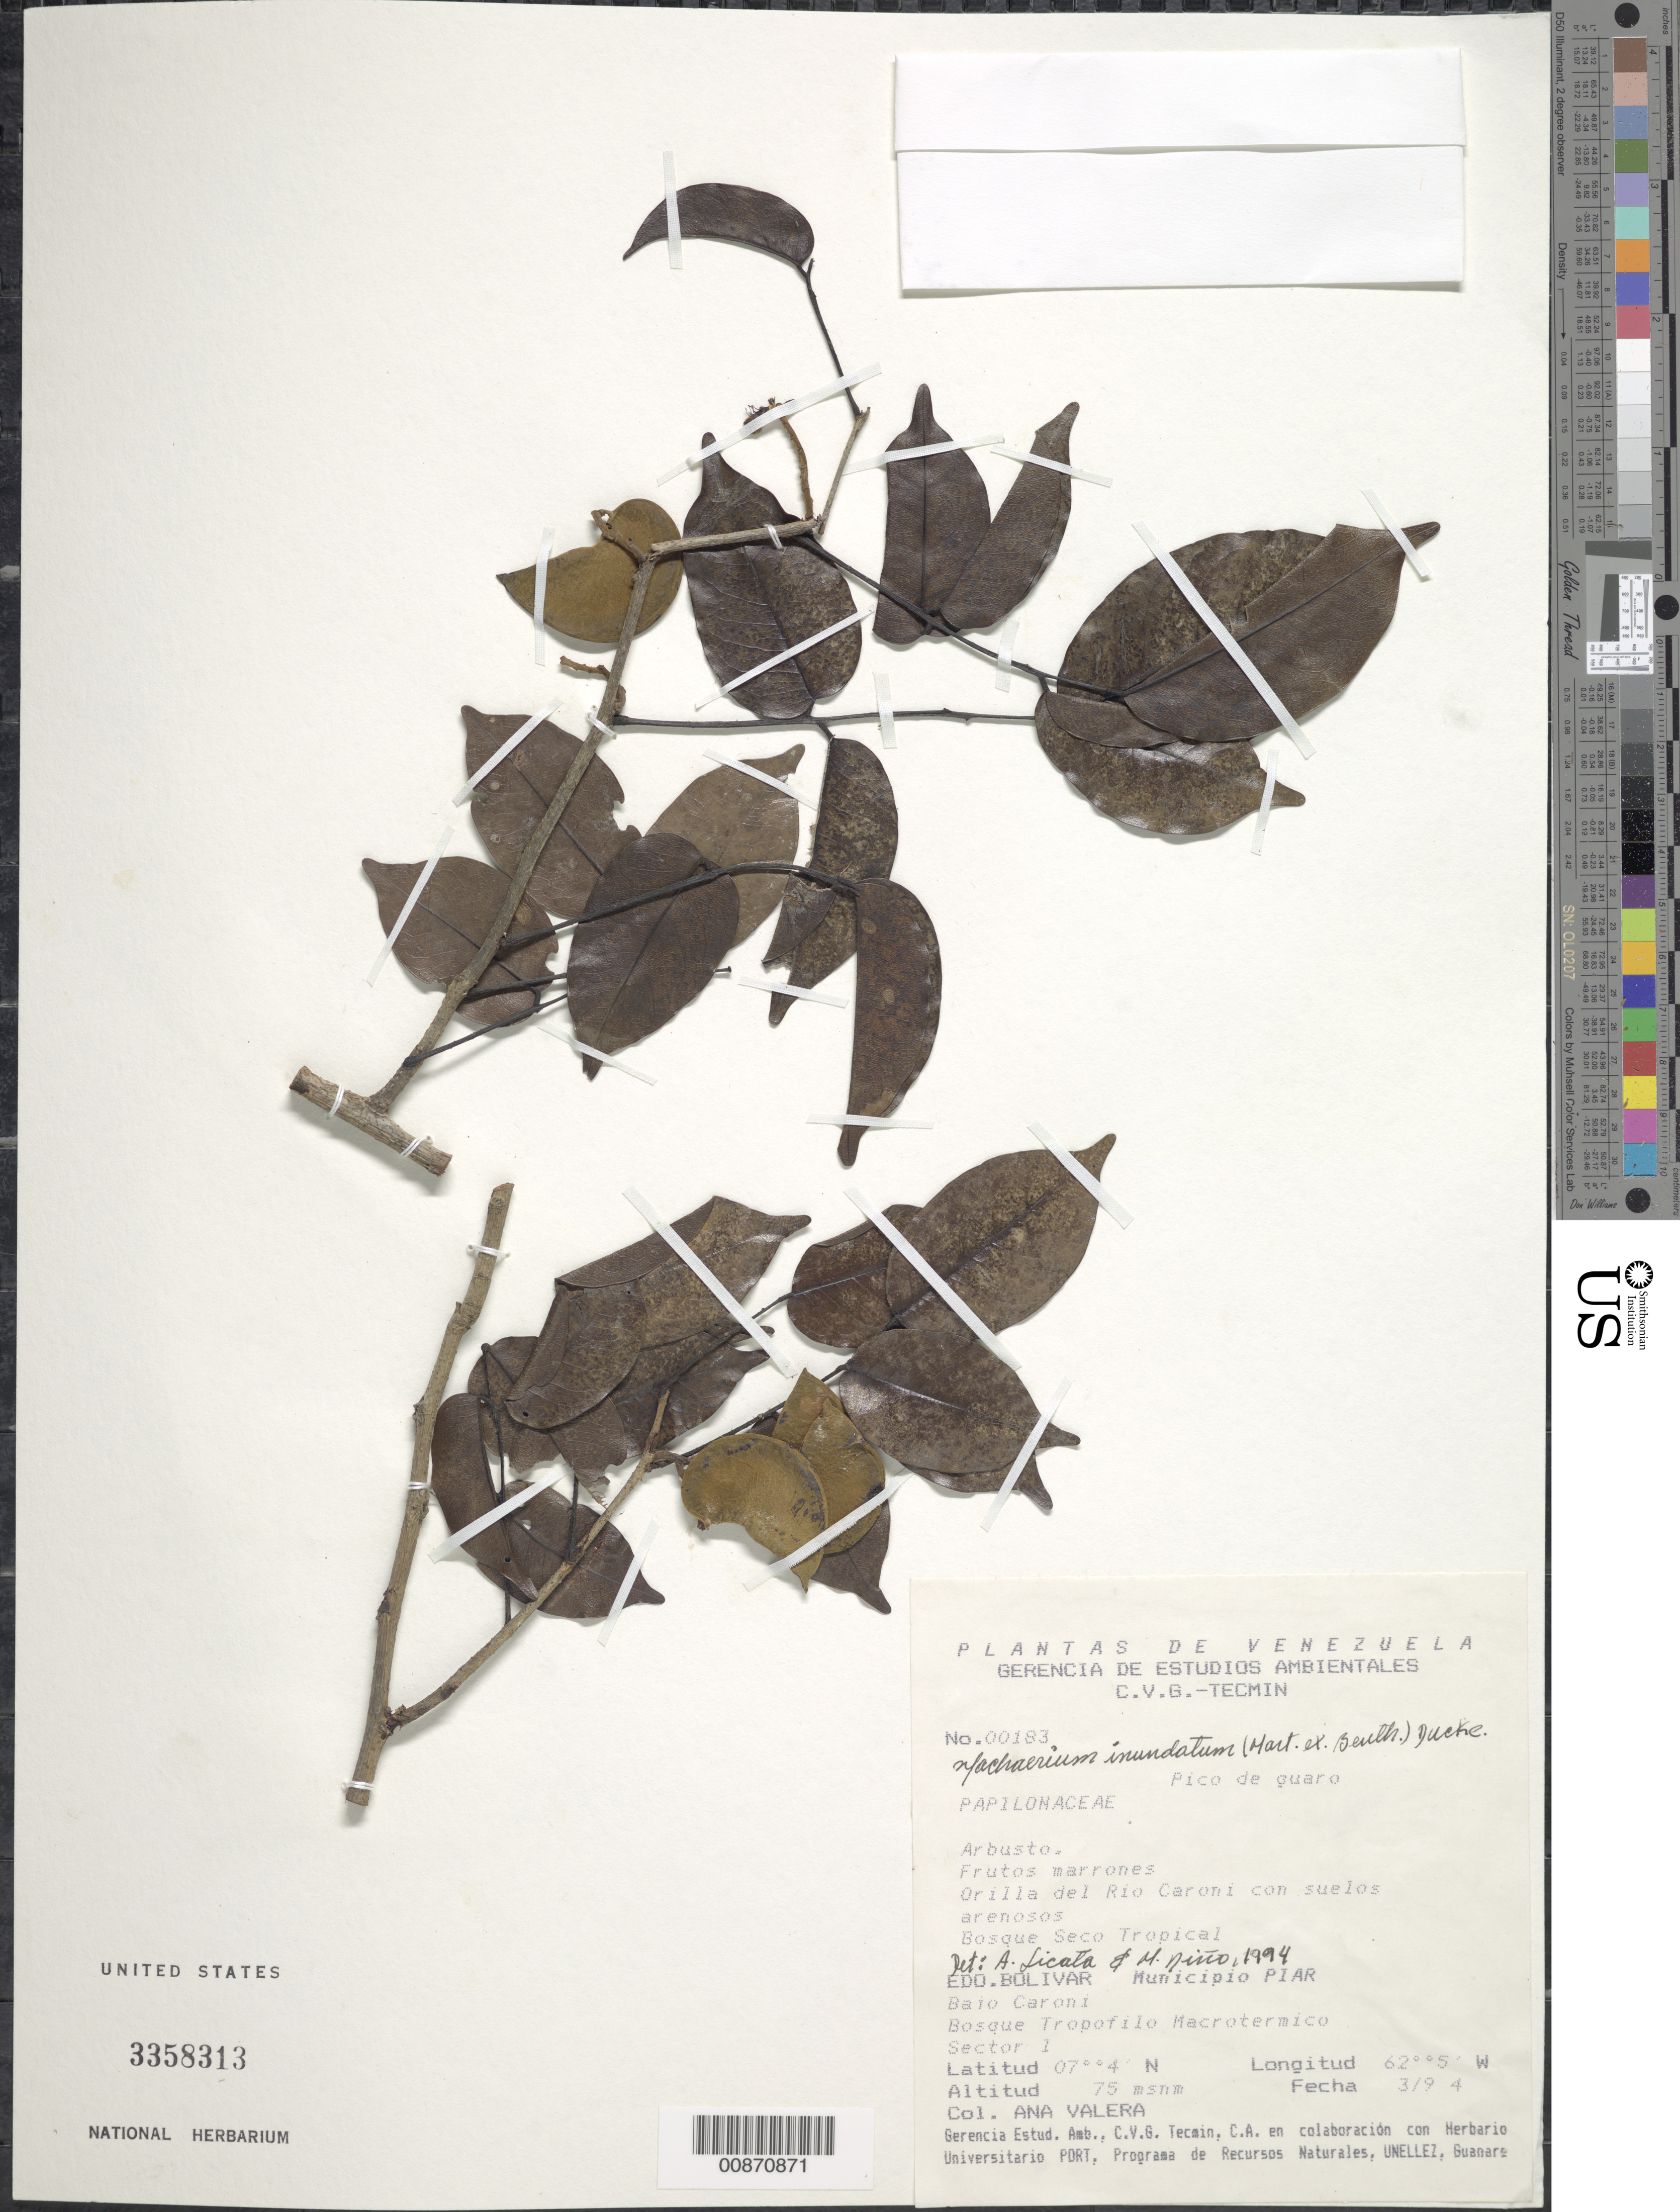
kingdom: Plantae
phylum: Tracheophyta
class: Magnoliopsida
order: Fabales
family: Fabaceae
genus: Machaerium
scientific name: Machaerium inundatum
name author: (Mart. ex Benth.) Ducke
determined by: Licata, A.; Niño, S. M.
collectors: A. Valera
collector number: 183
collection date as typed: Mar-94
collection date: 1994-03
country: Venezuela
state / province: Bolívar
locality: Mun. Piar, Bajo Caroní, sector I; Río Caroní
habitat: Orilla del rio con suelos arenosos, bosque seco tropical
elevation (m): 75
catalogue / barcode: US 3358313